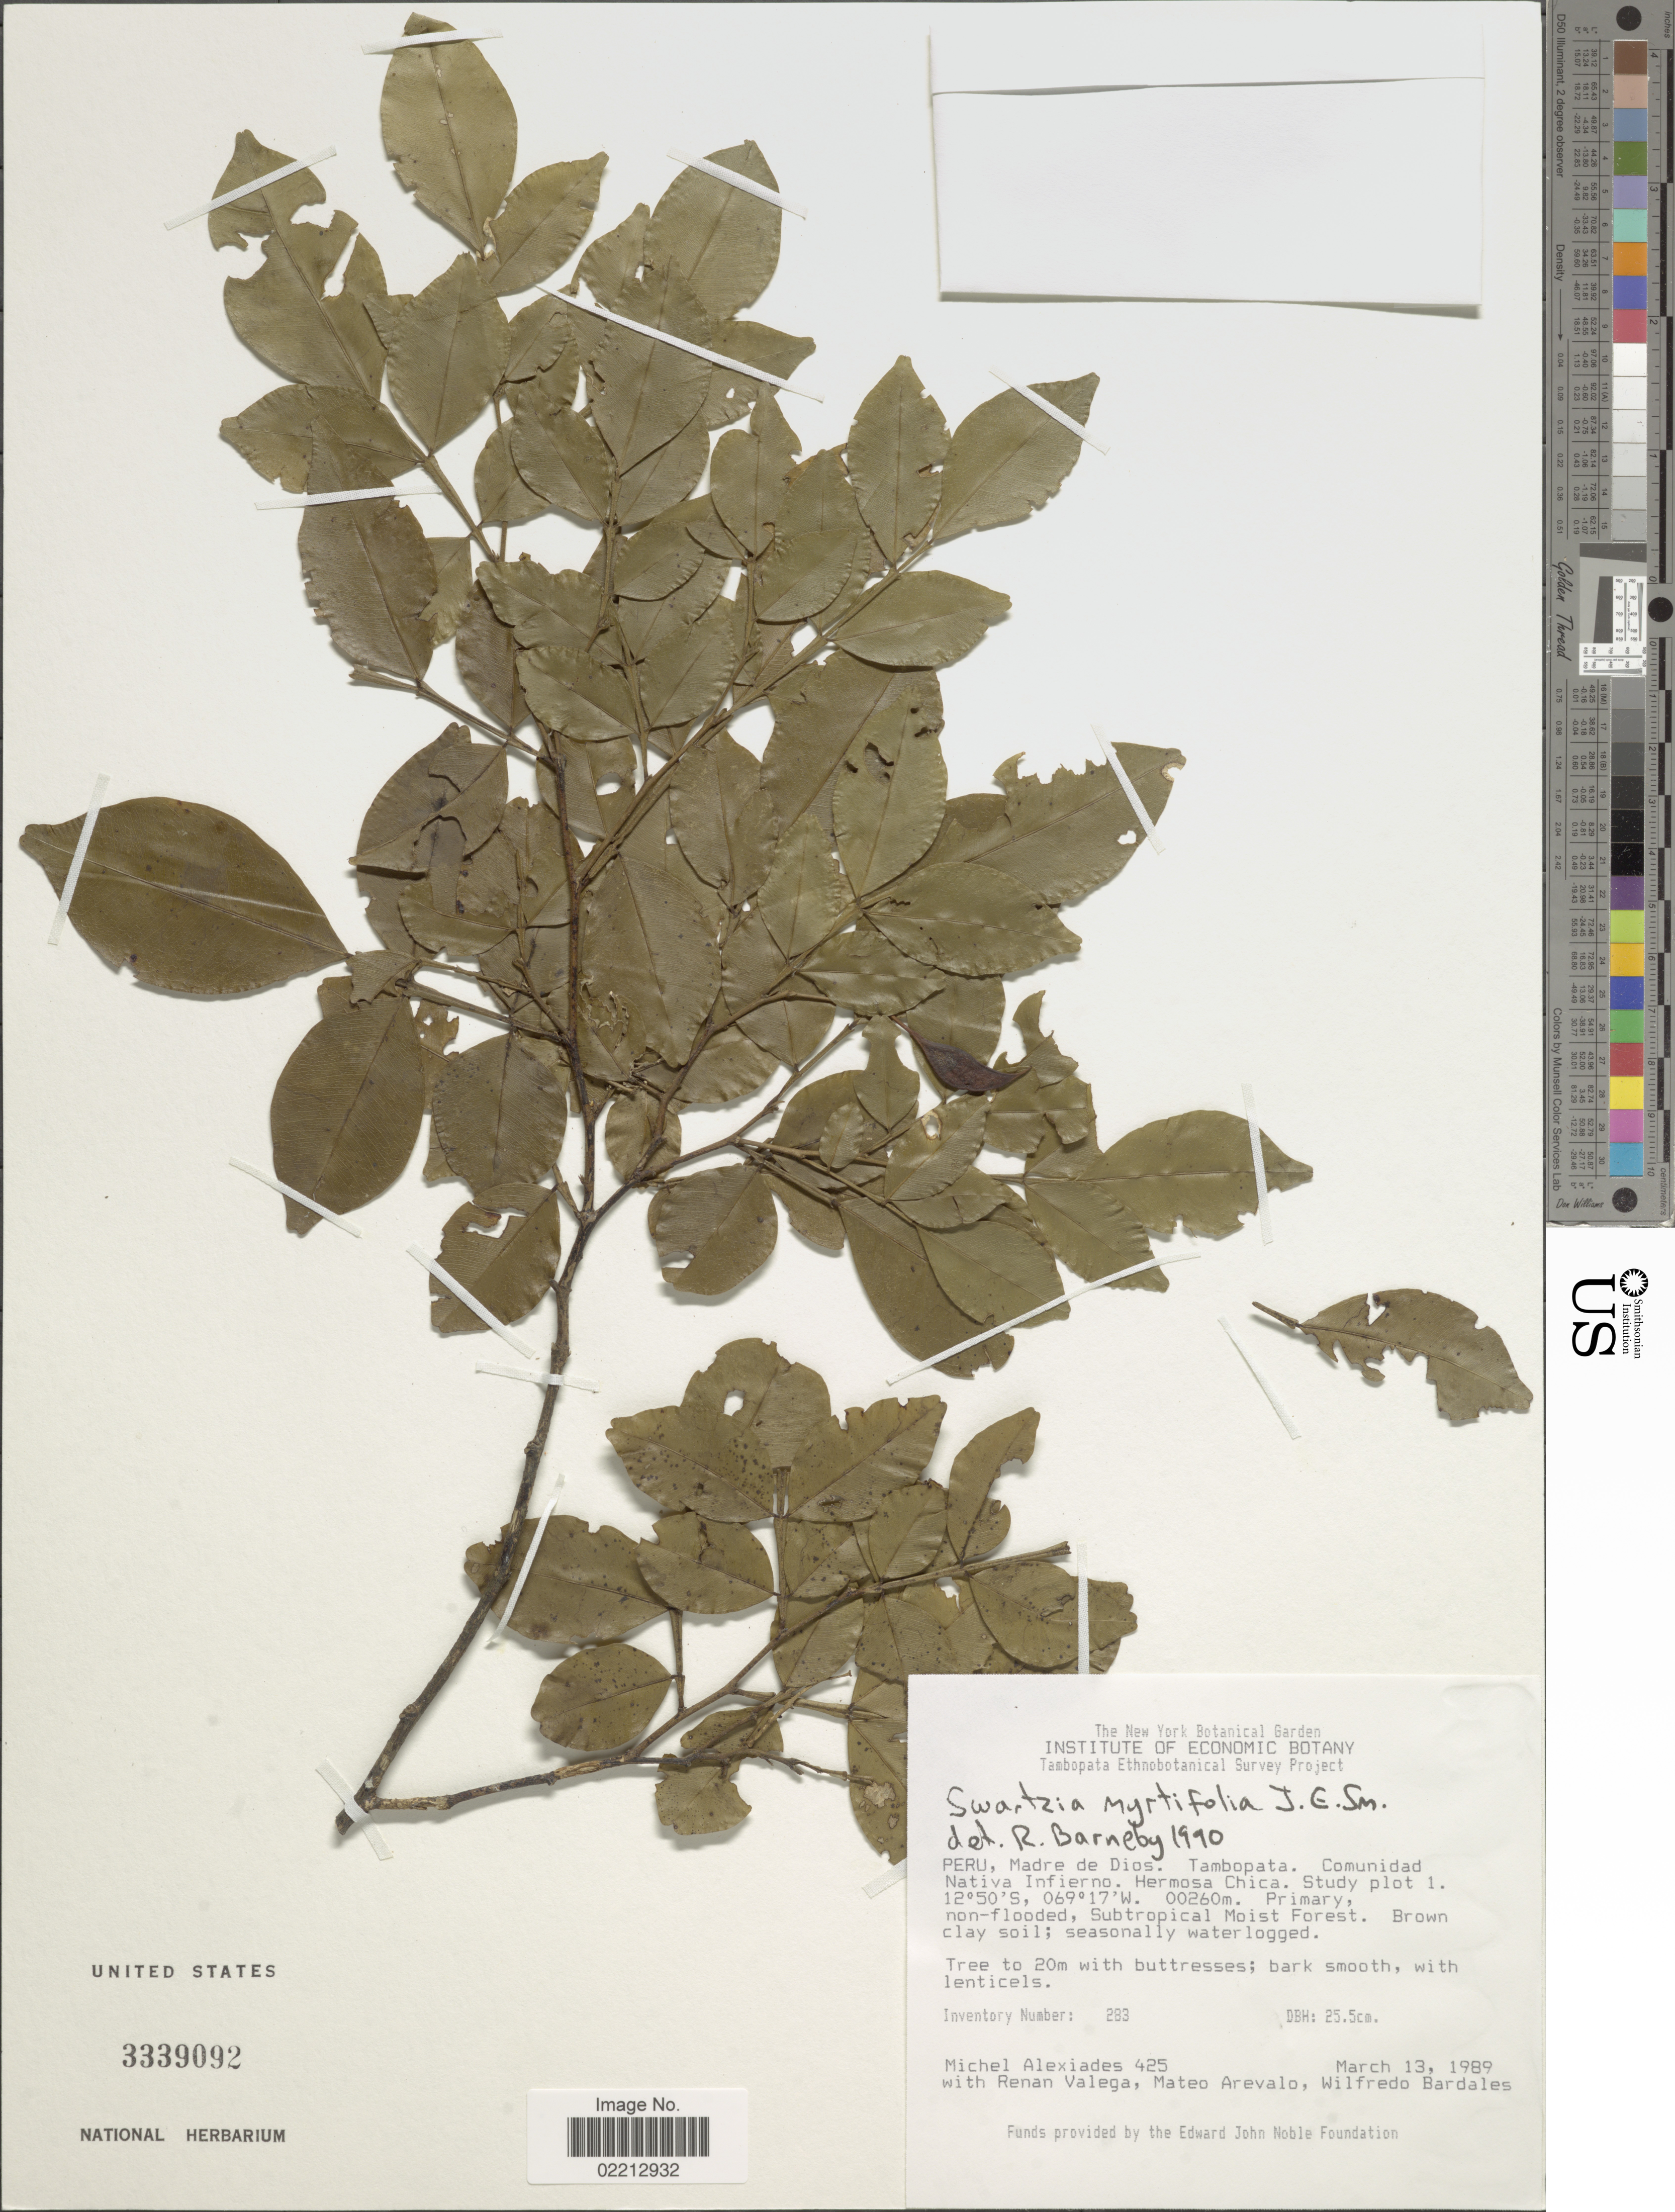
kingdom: Plantae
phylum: Tracheophyta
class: Magnoliopsida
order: Fabales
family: Fabaceae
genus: Swartzia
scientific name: Swartzia simplex var. grandiflora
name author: (Raddi) R.S. Cowan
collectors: M. Alexiades, R. Valega, M. Arevalo & W. Bardales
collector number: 425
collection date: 1989-03-13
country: Peru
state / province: Madre de Dios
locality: Tambopata. Comunidad Nativa Infierno. Hermosa Chica. Study plot 1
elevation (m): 260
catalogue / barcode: US 3339092